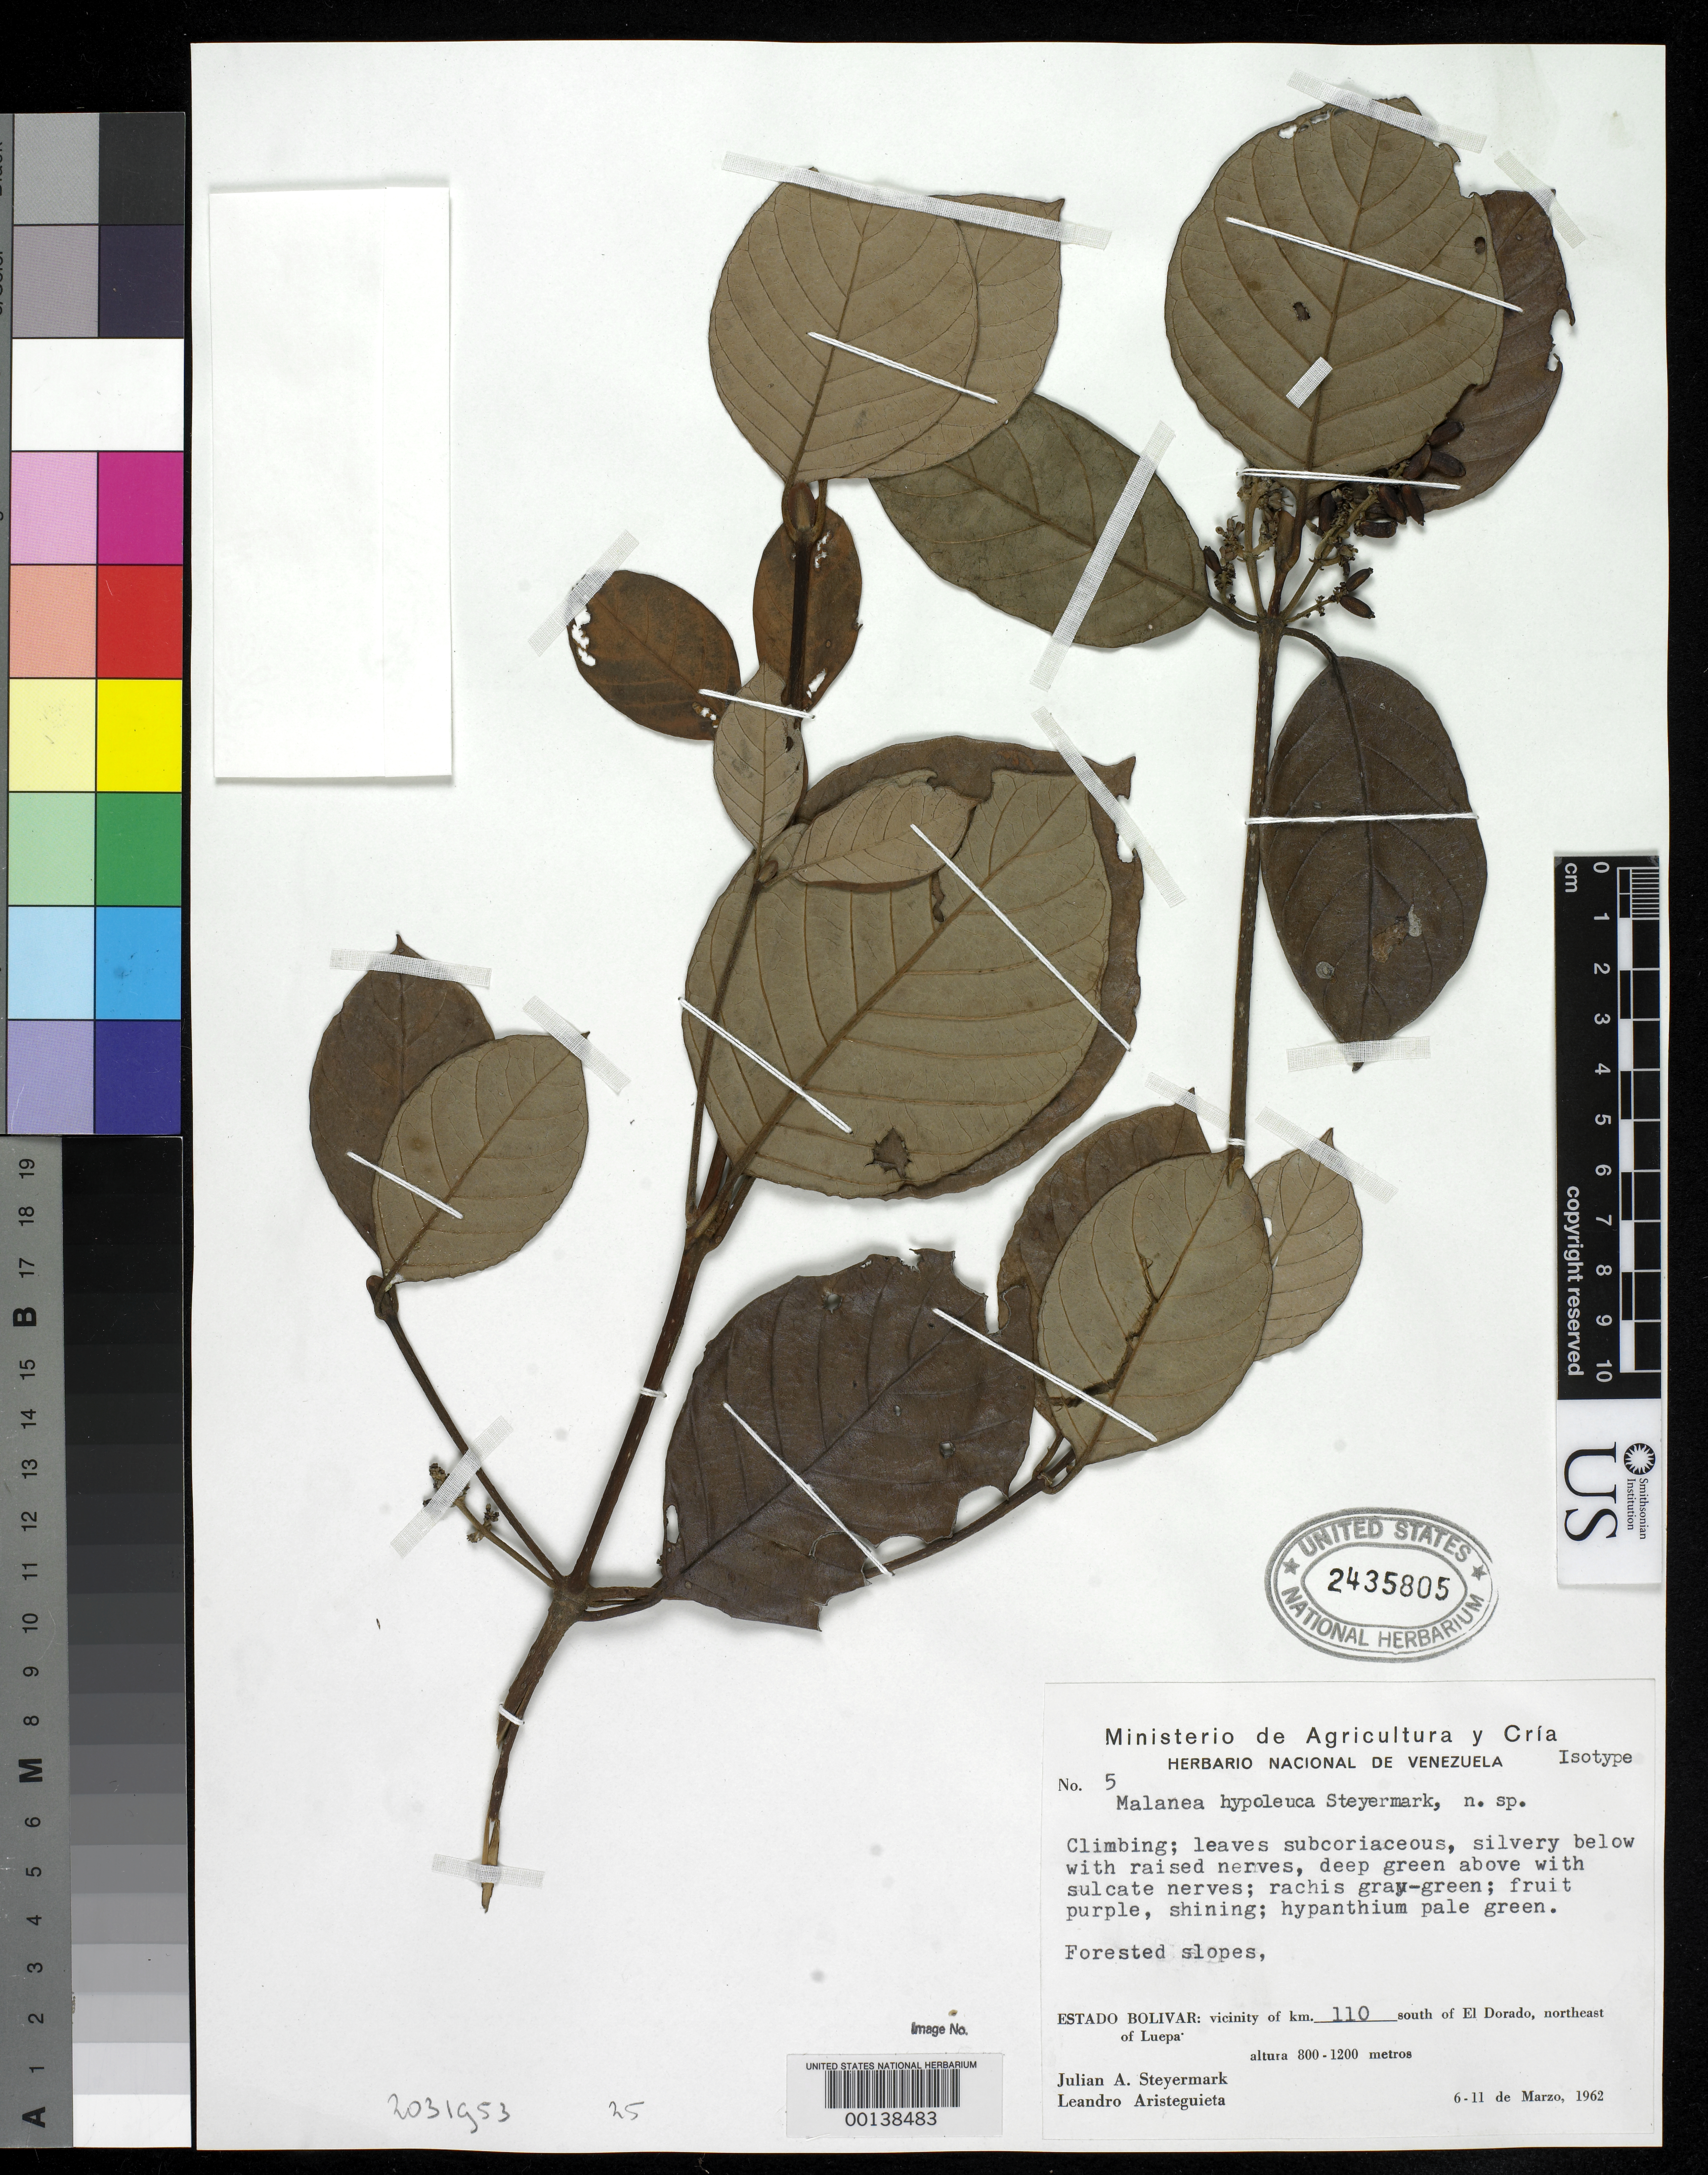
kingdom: Plantae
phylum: Tracheophyta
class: Magnoliopsida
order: Gentianales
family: Rubiaceae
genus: Malanea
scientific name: Malanea hypoleuca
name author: Steyerm.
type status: Isotype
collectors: J. Steyermark & L. Aristeguieta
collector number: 5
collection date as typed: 06 Mar 1962 to 11 Mar 1962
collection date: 1962-03-06/1962-03-11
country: Venezuela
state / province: Bolivar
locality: Vicinity of km 110 S of El Doredo, ne of Laepa.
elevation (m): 800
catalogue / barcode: US 2435805